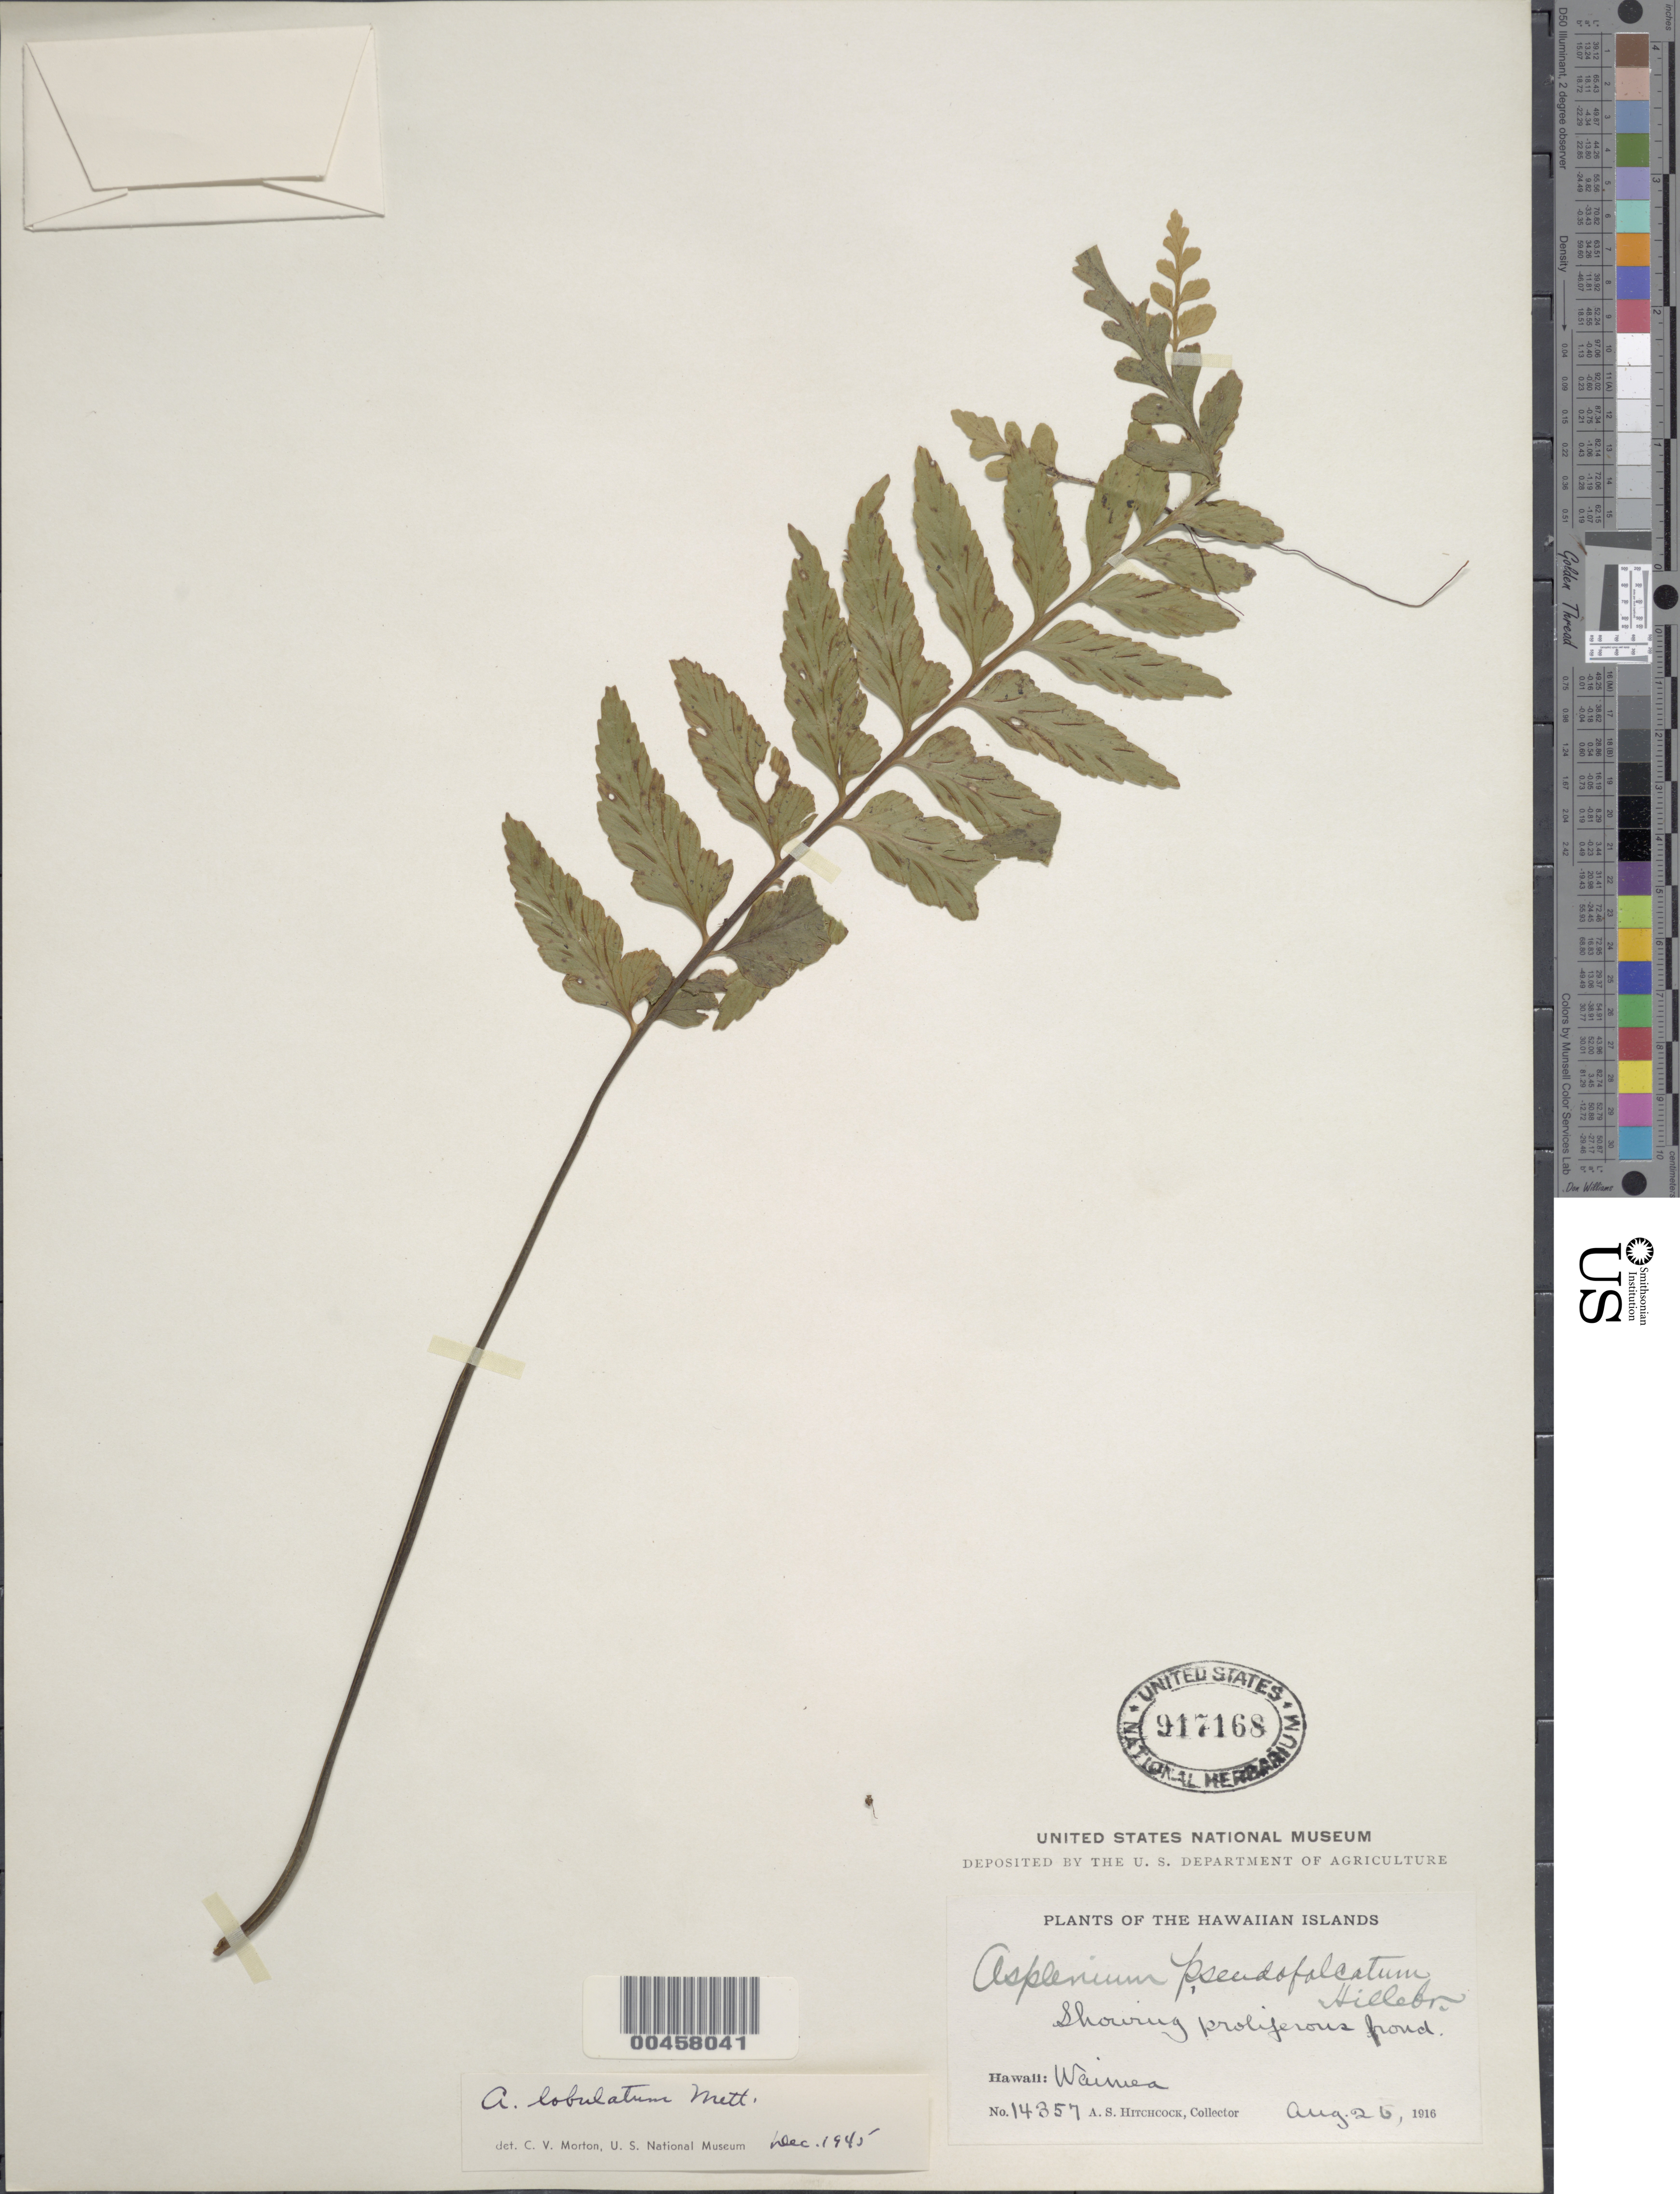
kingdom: Plantae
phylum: Tracheophyta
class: Polypodiopsida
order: Polypodiales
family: Aspleniaceae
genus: Asplenium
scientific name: Asplenium lobulatum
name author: Mett.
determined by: Morton, C. V.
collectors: A. S. Hitchcock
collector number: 14357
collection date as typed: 25 Aug 1916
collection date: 1916-08-25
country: United States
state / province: Hawaii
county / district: Kauai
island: Kaua'i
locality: Waimea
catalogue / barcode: US 917168